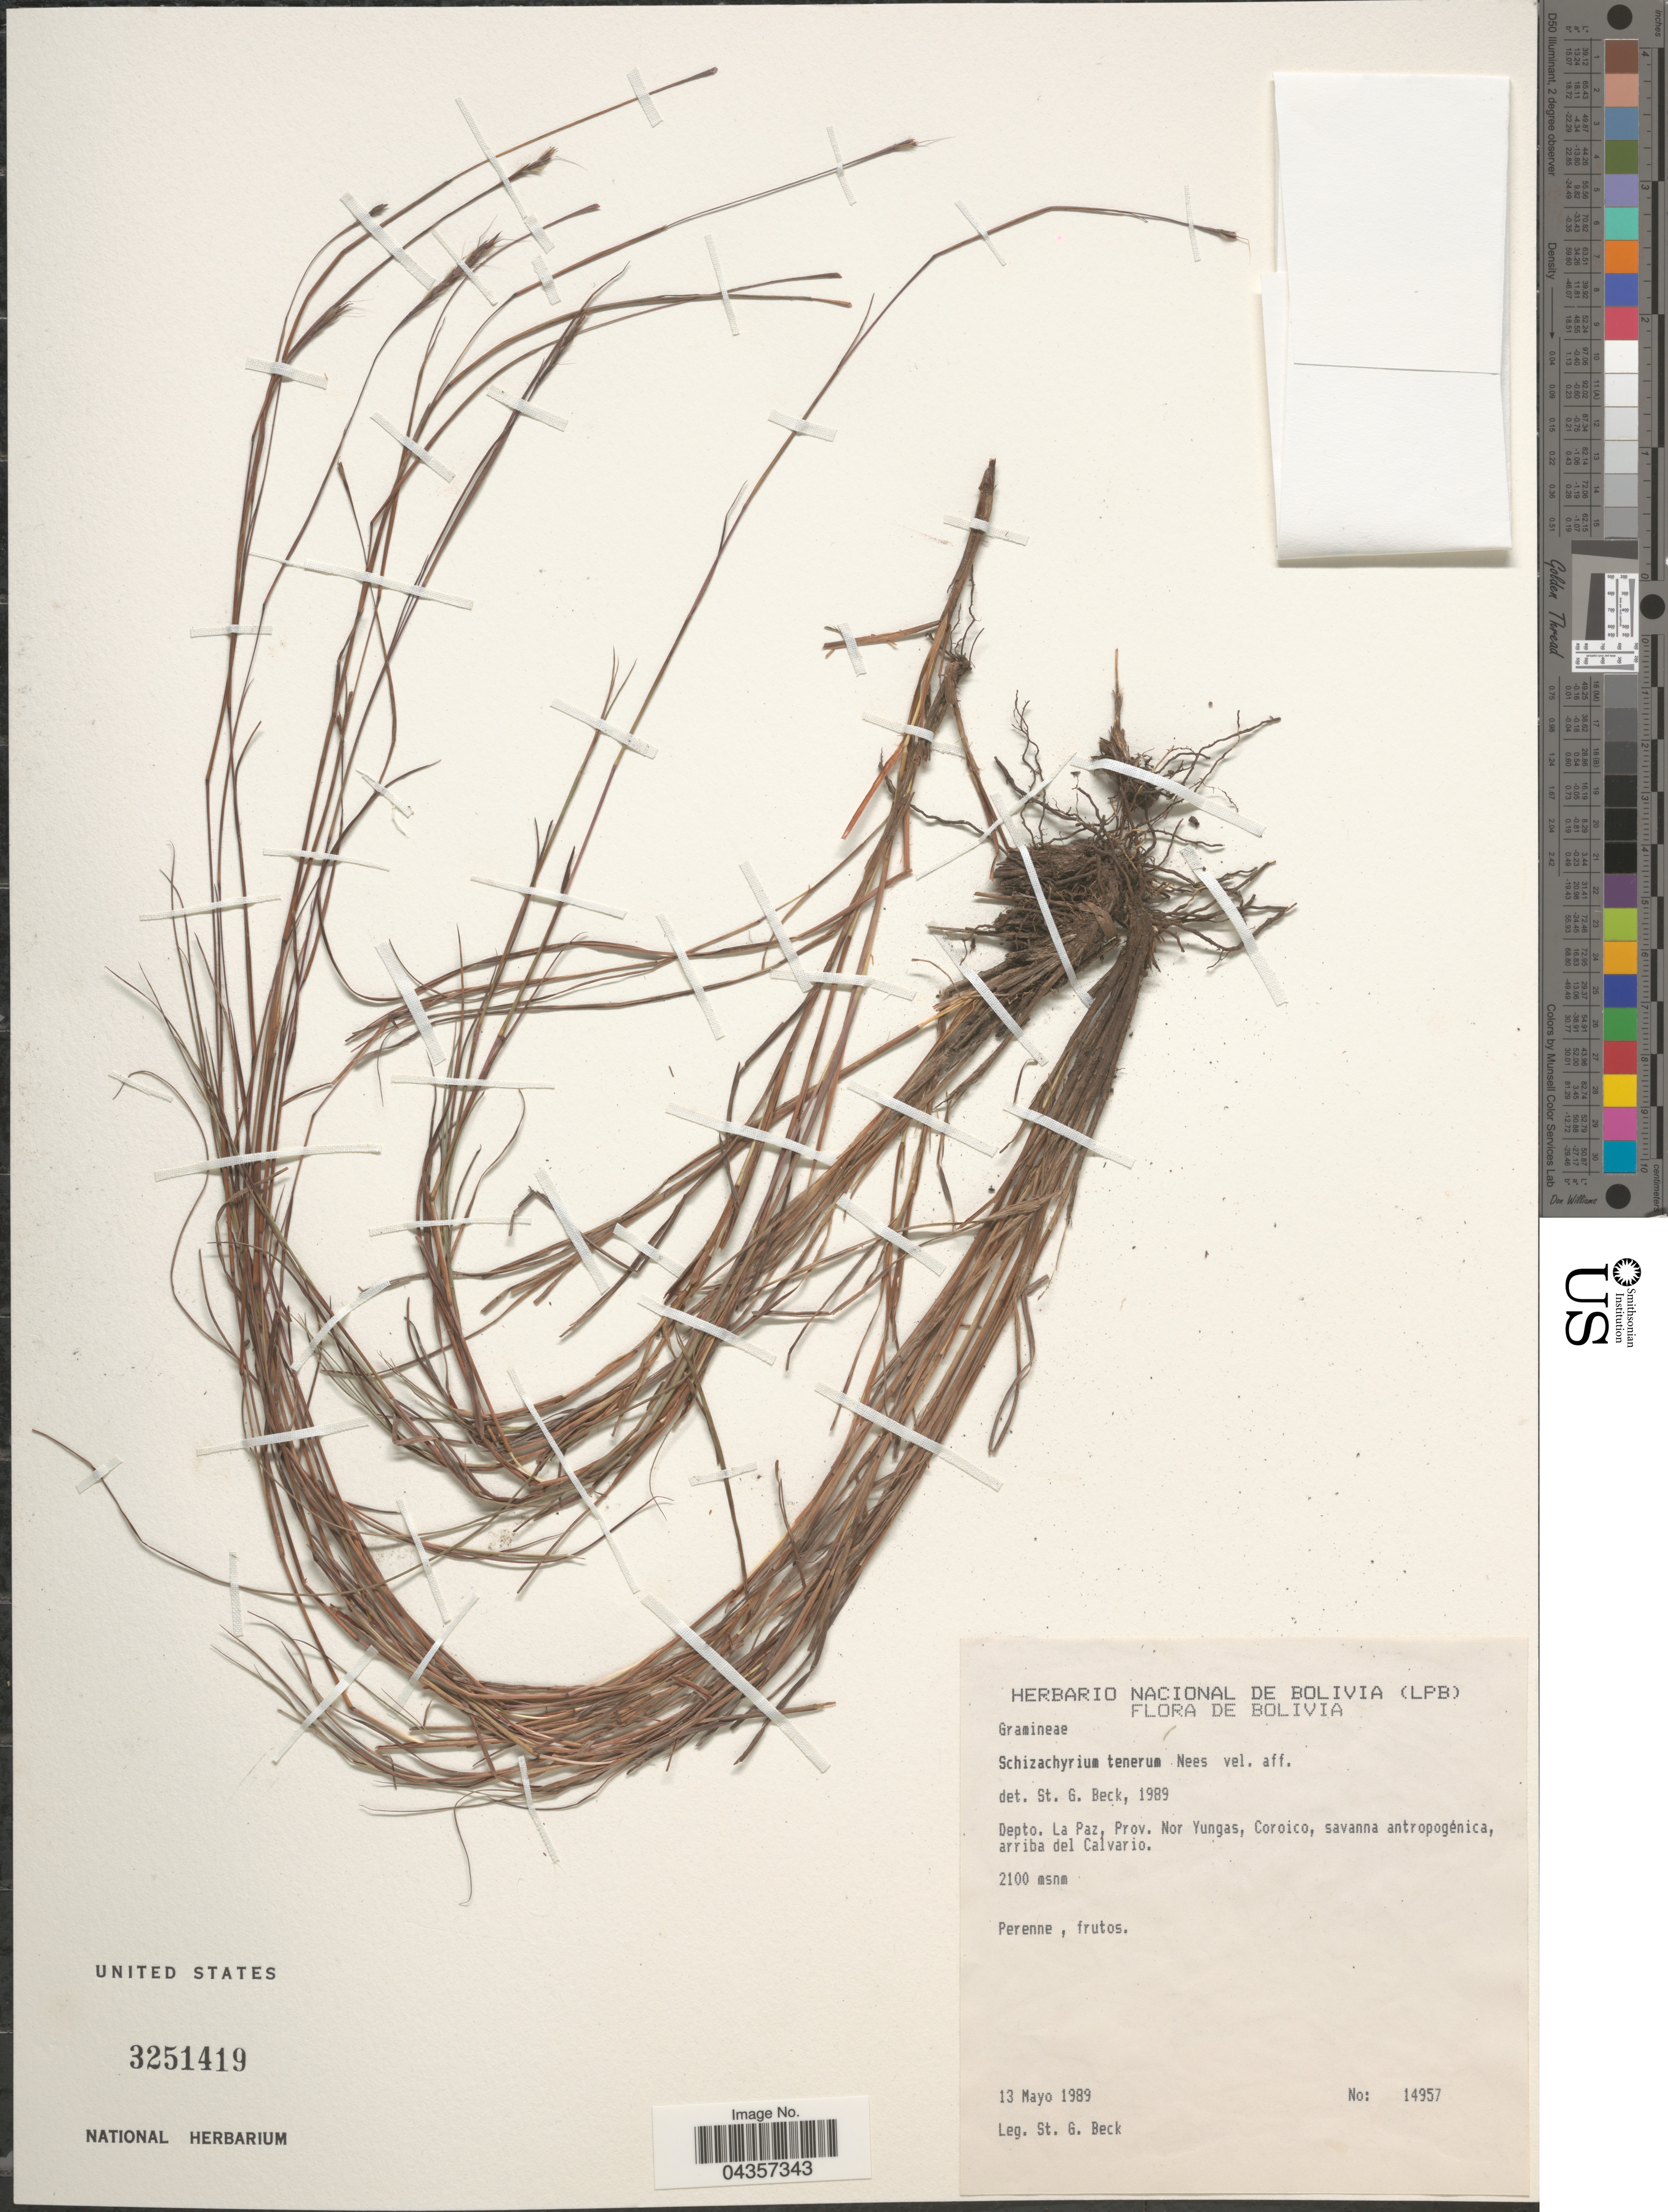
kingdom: Plantae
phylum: Tracheophyta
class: Liliopsida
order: Poales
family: Poaceae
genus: Schizachyrium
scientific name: Schizachyrium tenerum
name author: Nees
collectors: S. G. Beck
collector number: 14957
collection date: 1989-05-13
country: Bolivia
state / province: La Paz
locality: Depto. La Paz, Prov. Nor Yungas, Coroico, savanna antropogénica, arriba del Calvario.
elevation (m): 2100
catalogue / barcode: US 3251419